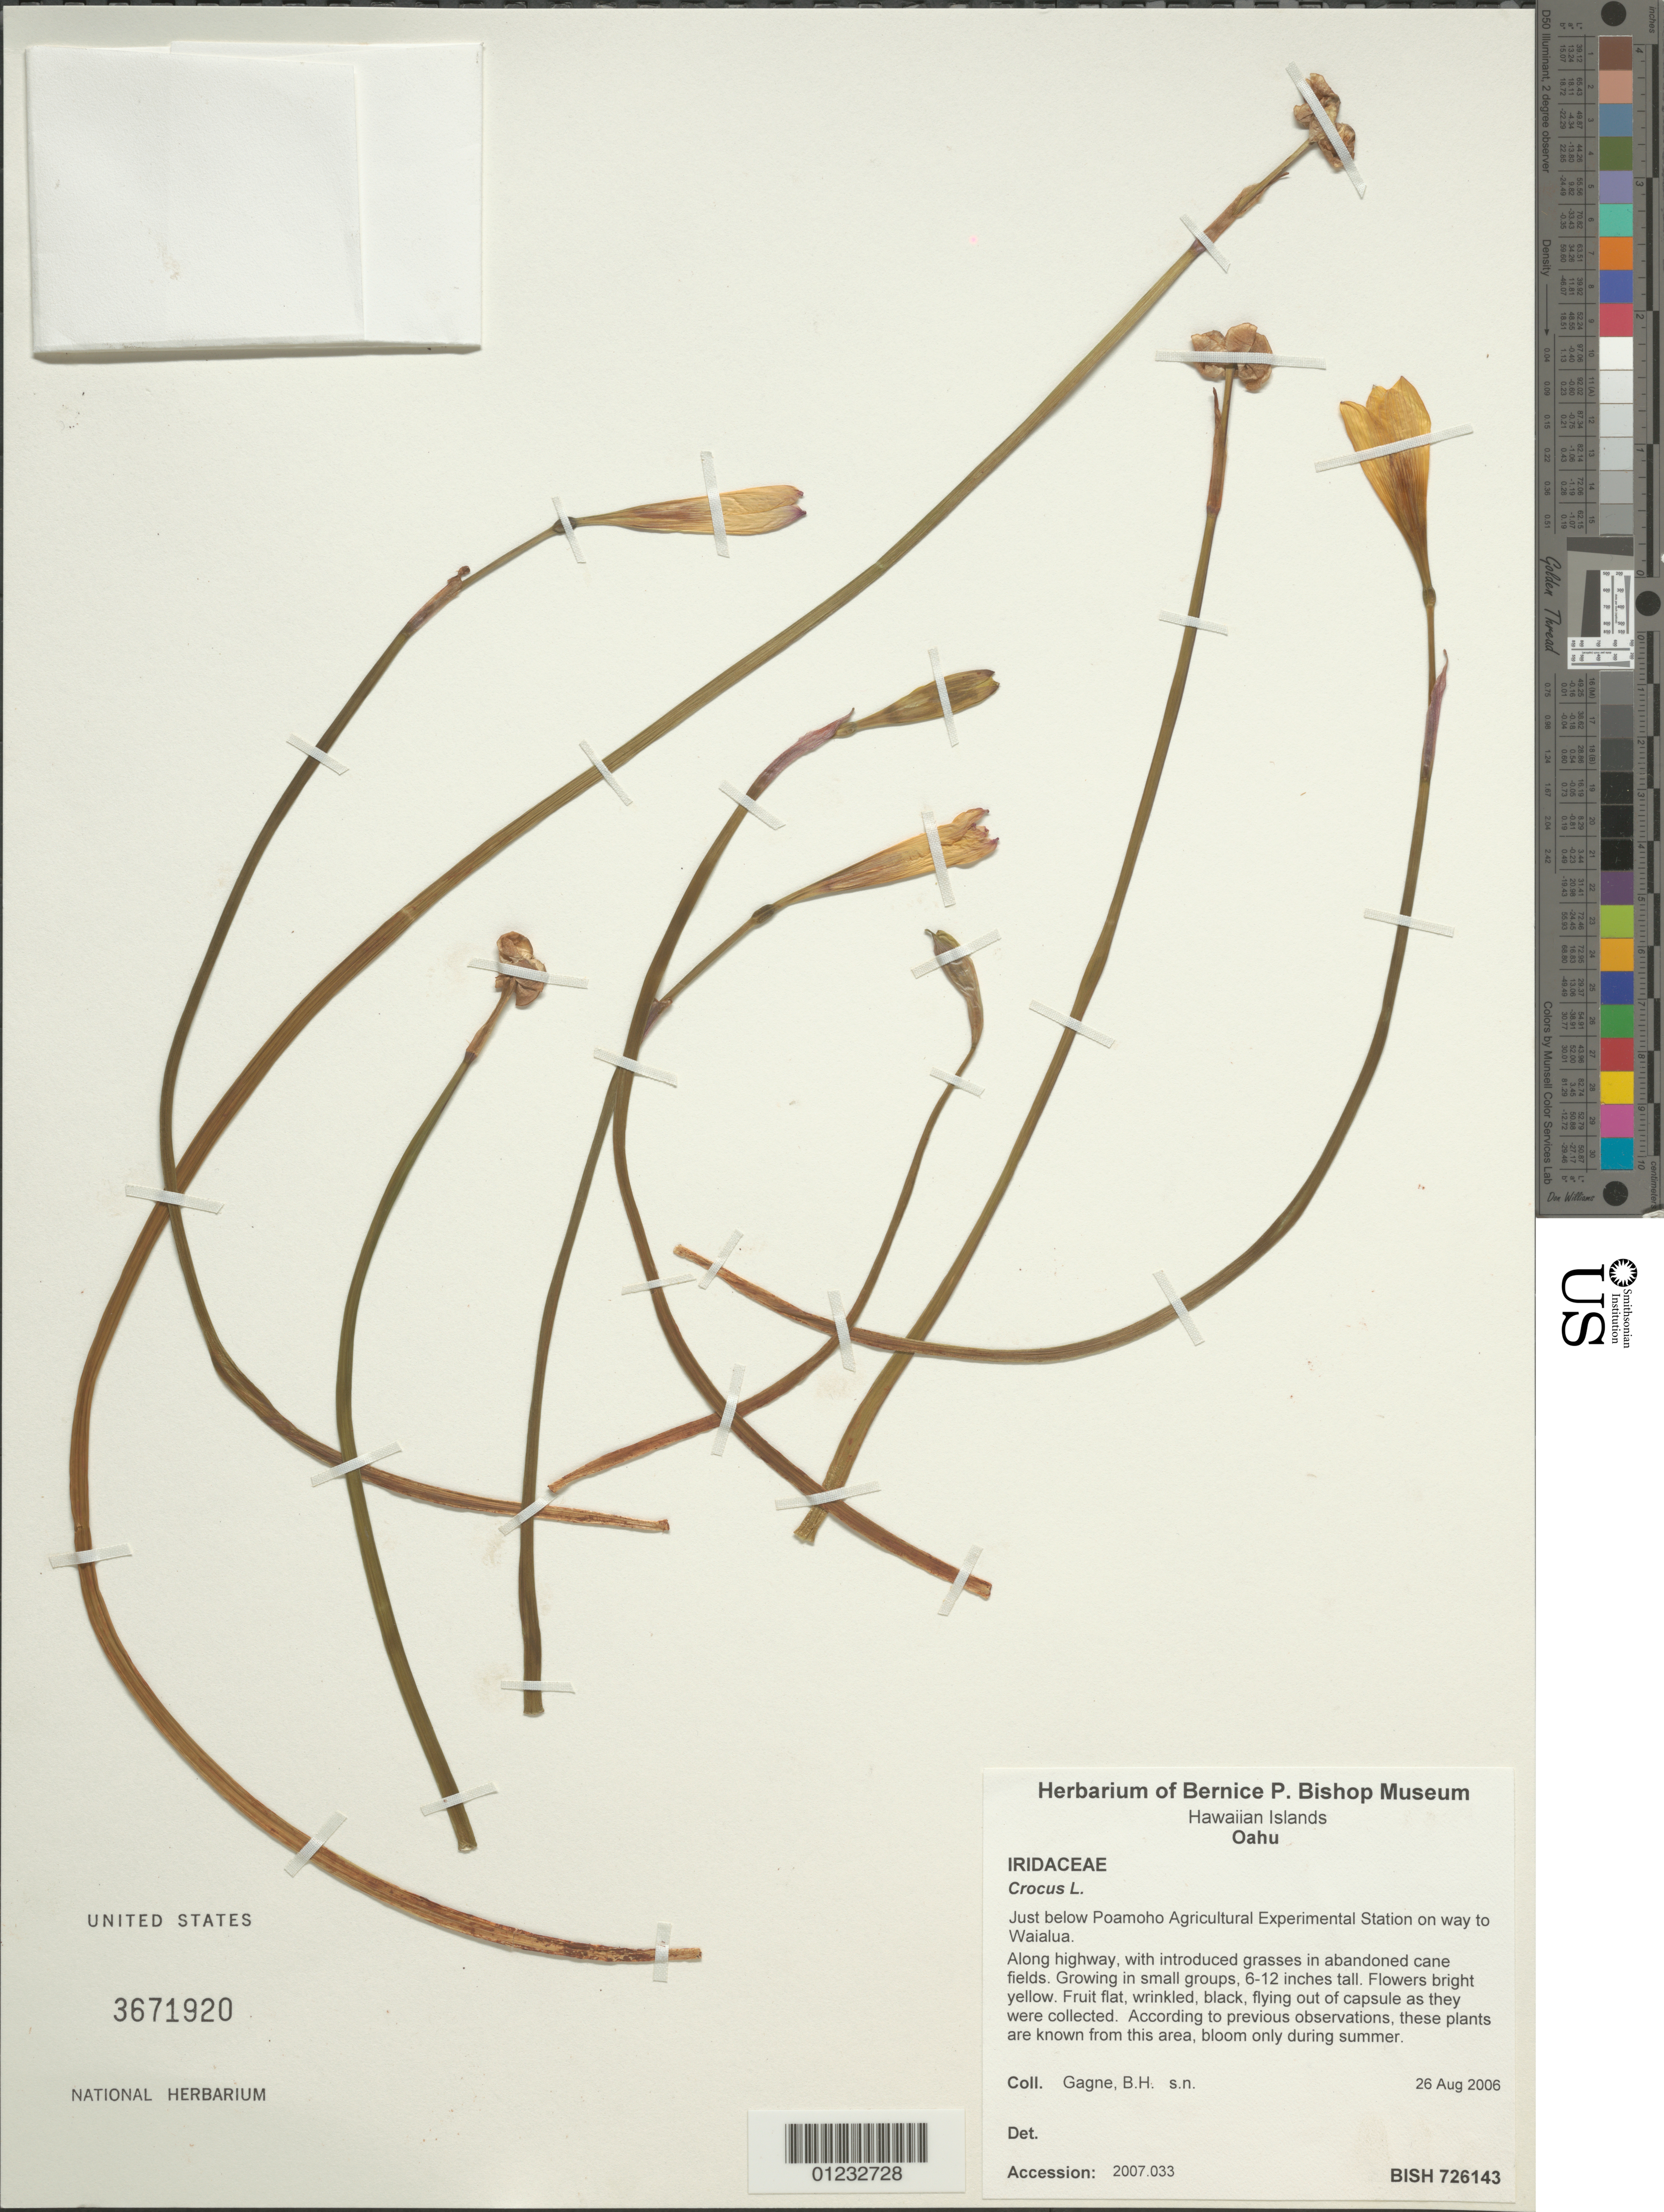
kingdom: Plantae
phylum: Tracheophyta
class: Liliopsida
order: Asparagales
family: Iridaceae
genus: Crocus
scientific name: Crocus sp.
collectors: B. H. Gagné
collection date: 2006-08-26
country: United States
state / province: Hawaii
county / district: Honolulu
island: Oahu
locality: Along highway, just below Poamoho Agricultural Experimental Station on way to Waialua.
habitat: Abandoned field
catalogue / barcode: US 3671920